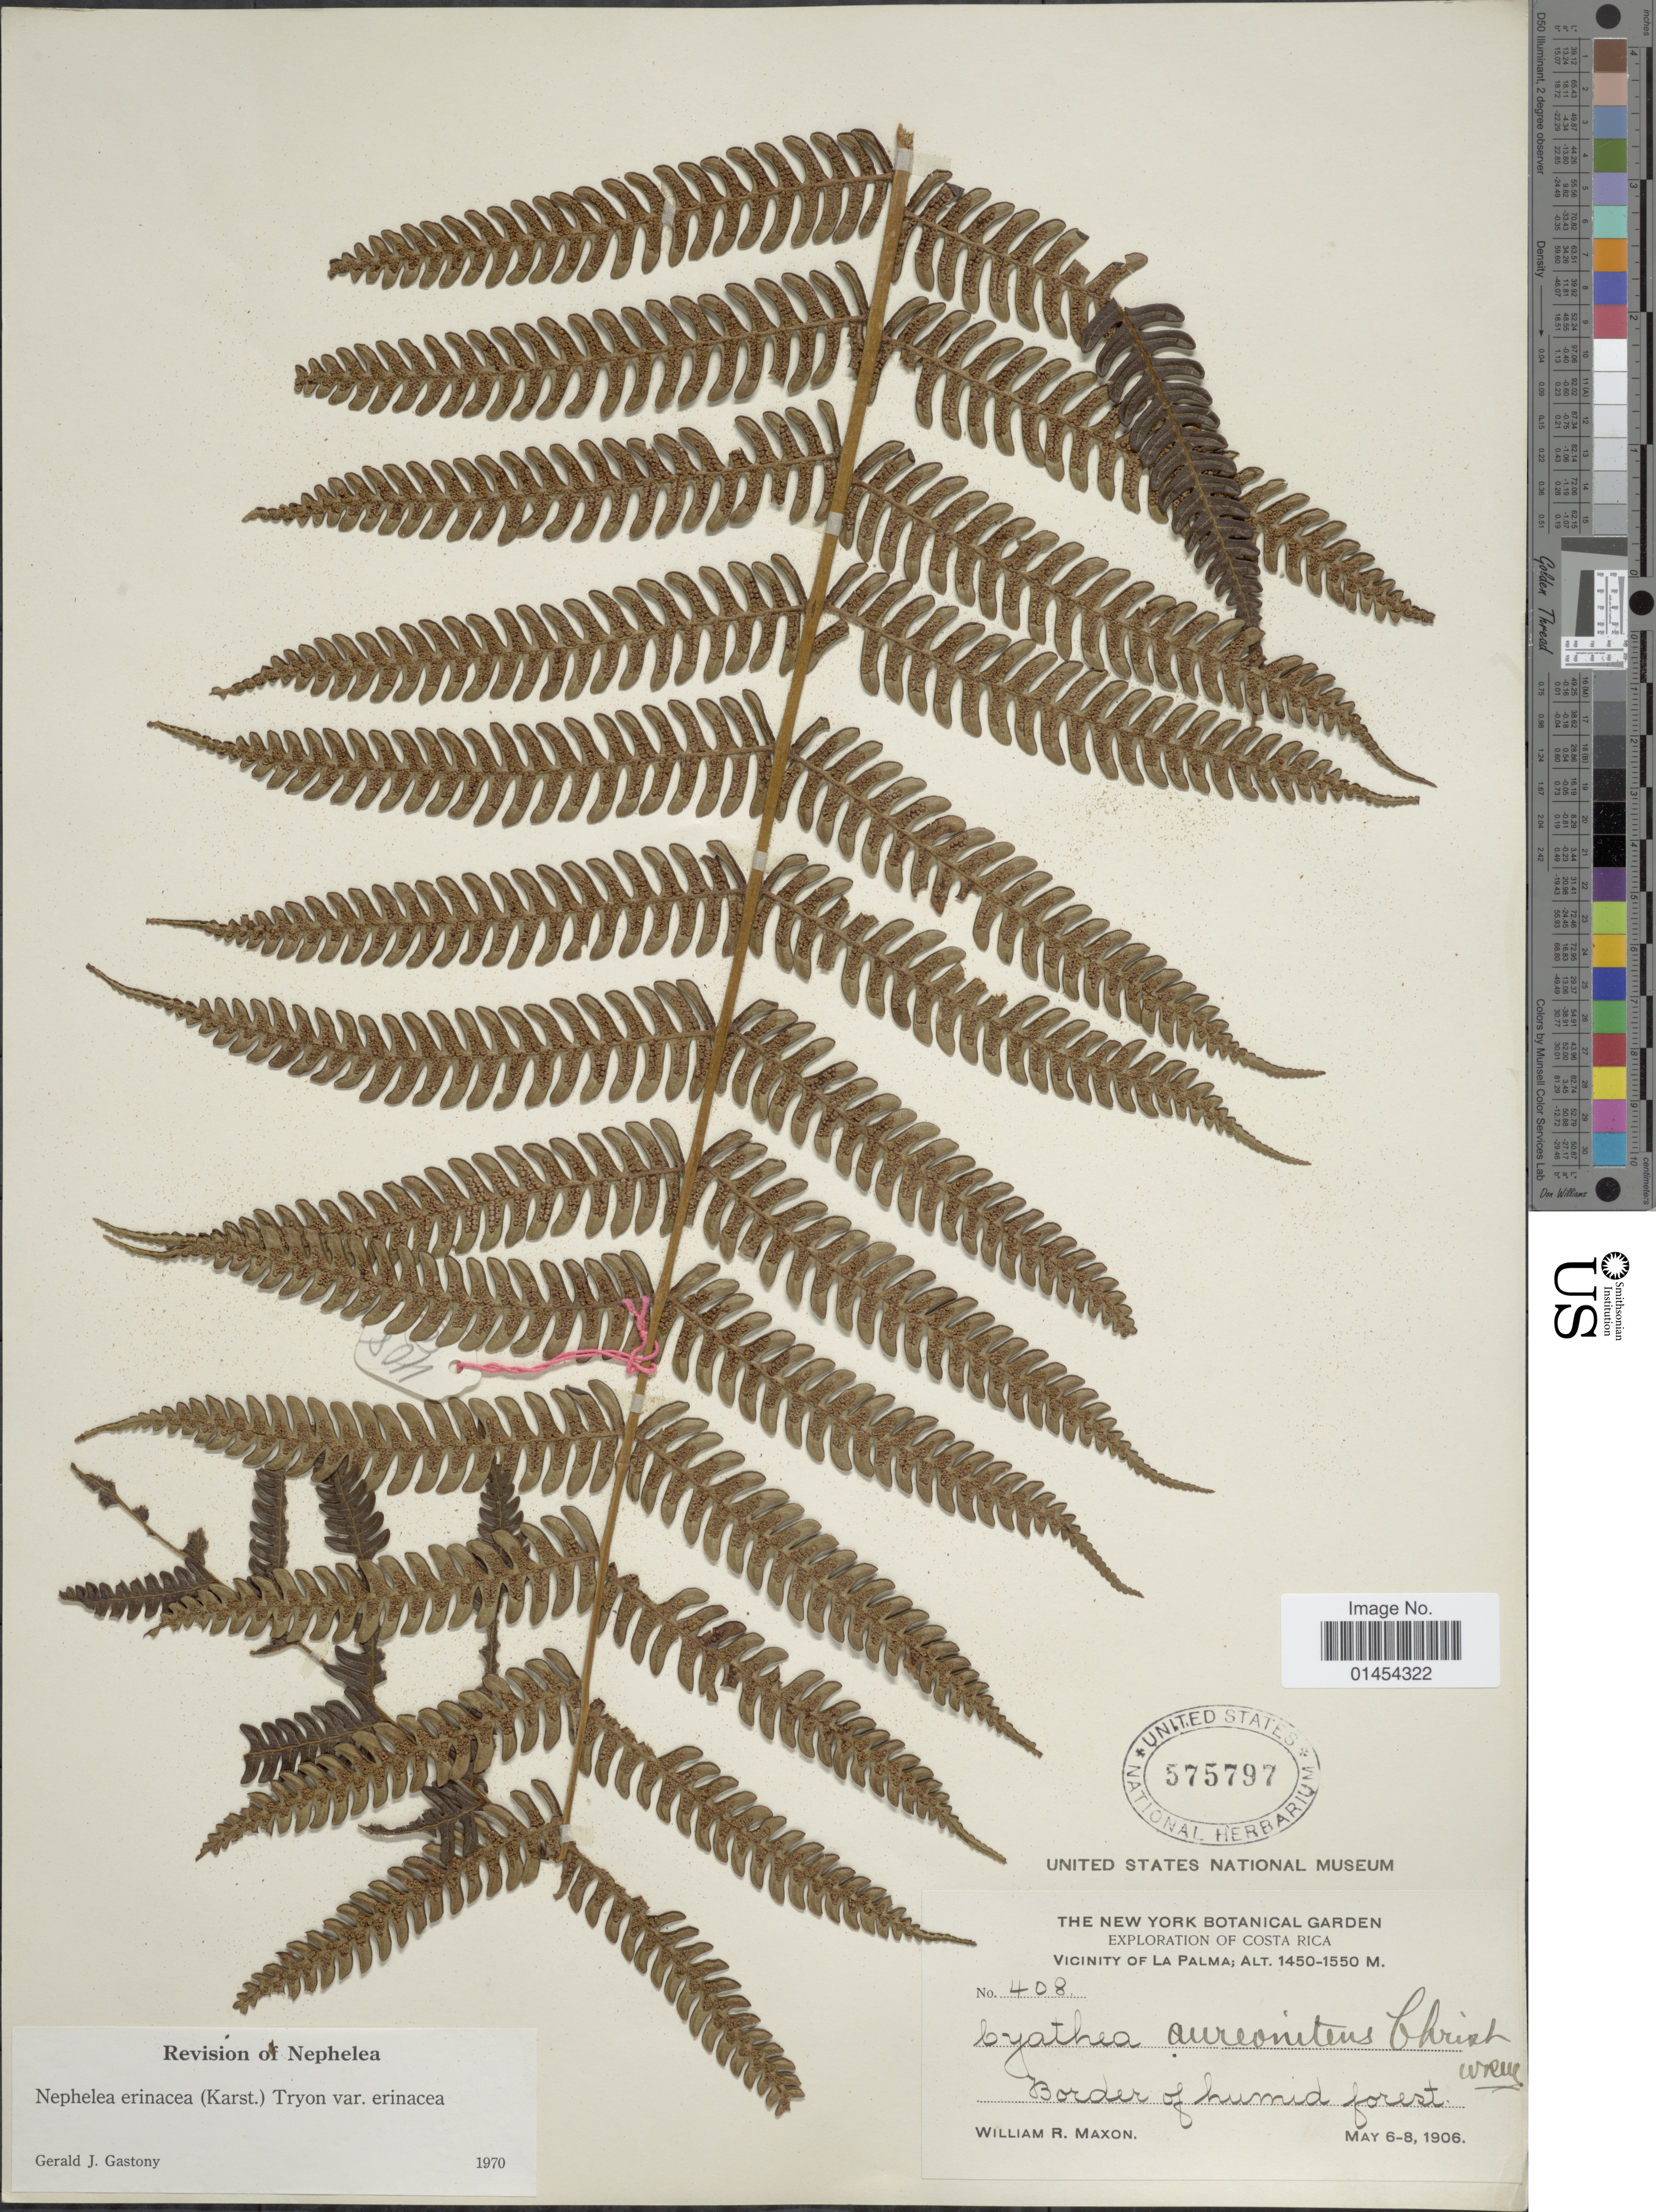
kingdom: Plantae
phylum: Tracheophyta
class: Polypodiopsida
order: Cyatheales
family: Cyatheaceae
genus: Alsophila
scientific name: Alsophila erinacea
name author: (H. Karst.) D.S. Conant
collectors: W. R. Maxon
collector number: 408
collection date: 1906-05-06/1906-05-08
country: Costa Rica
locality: Vicinity of La Palma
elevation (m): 1450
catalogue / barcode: US 575797